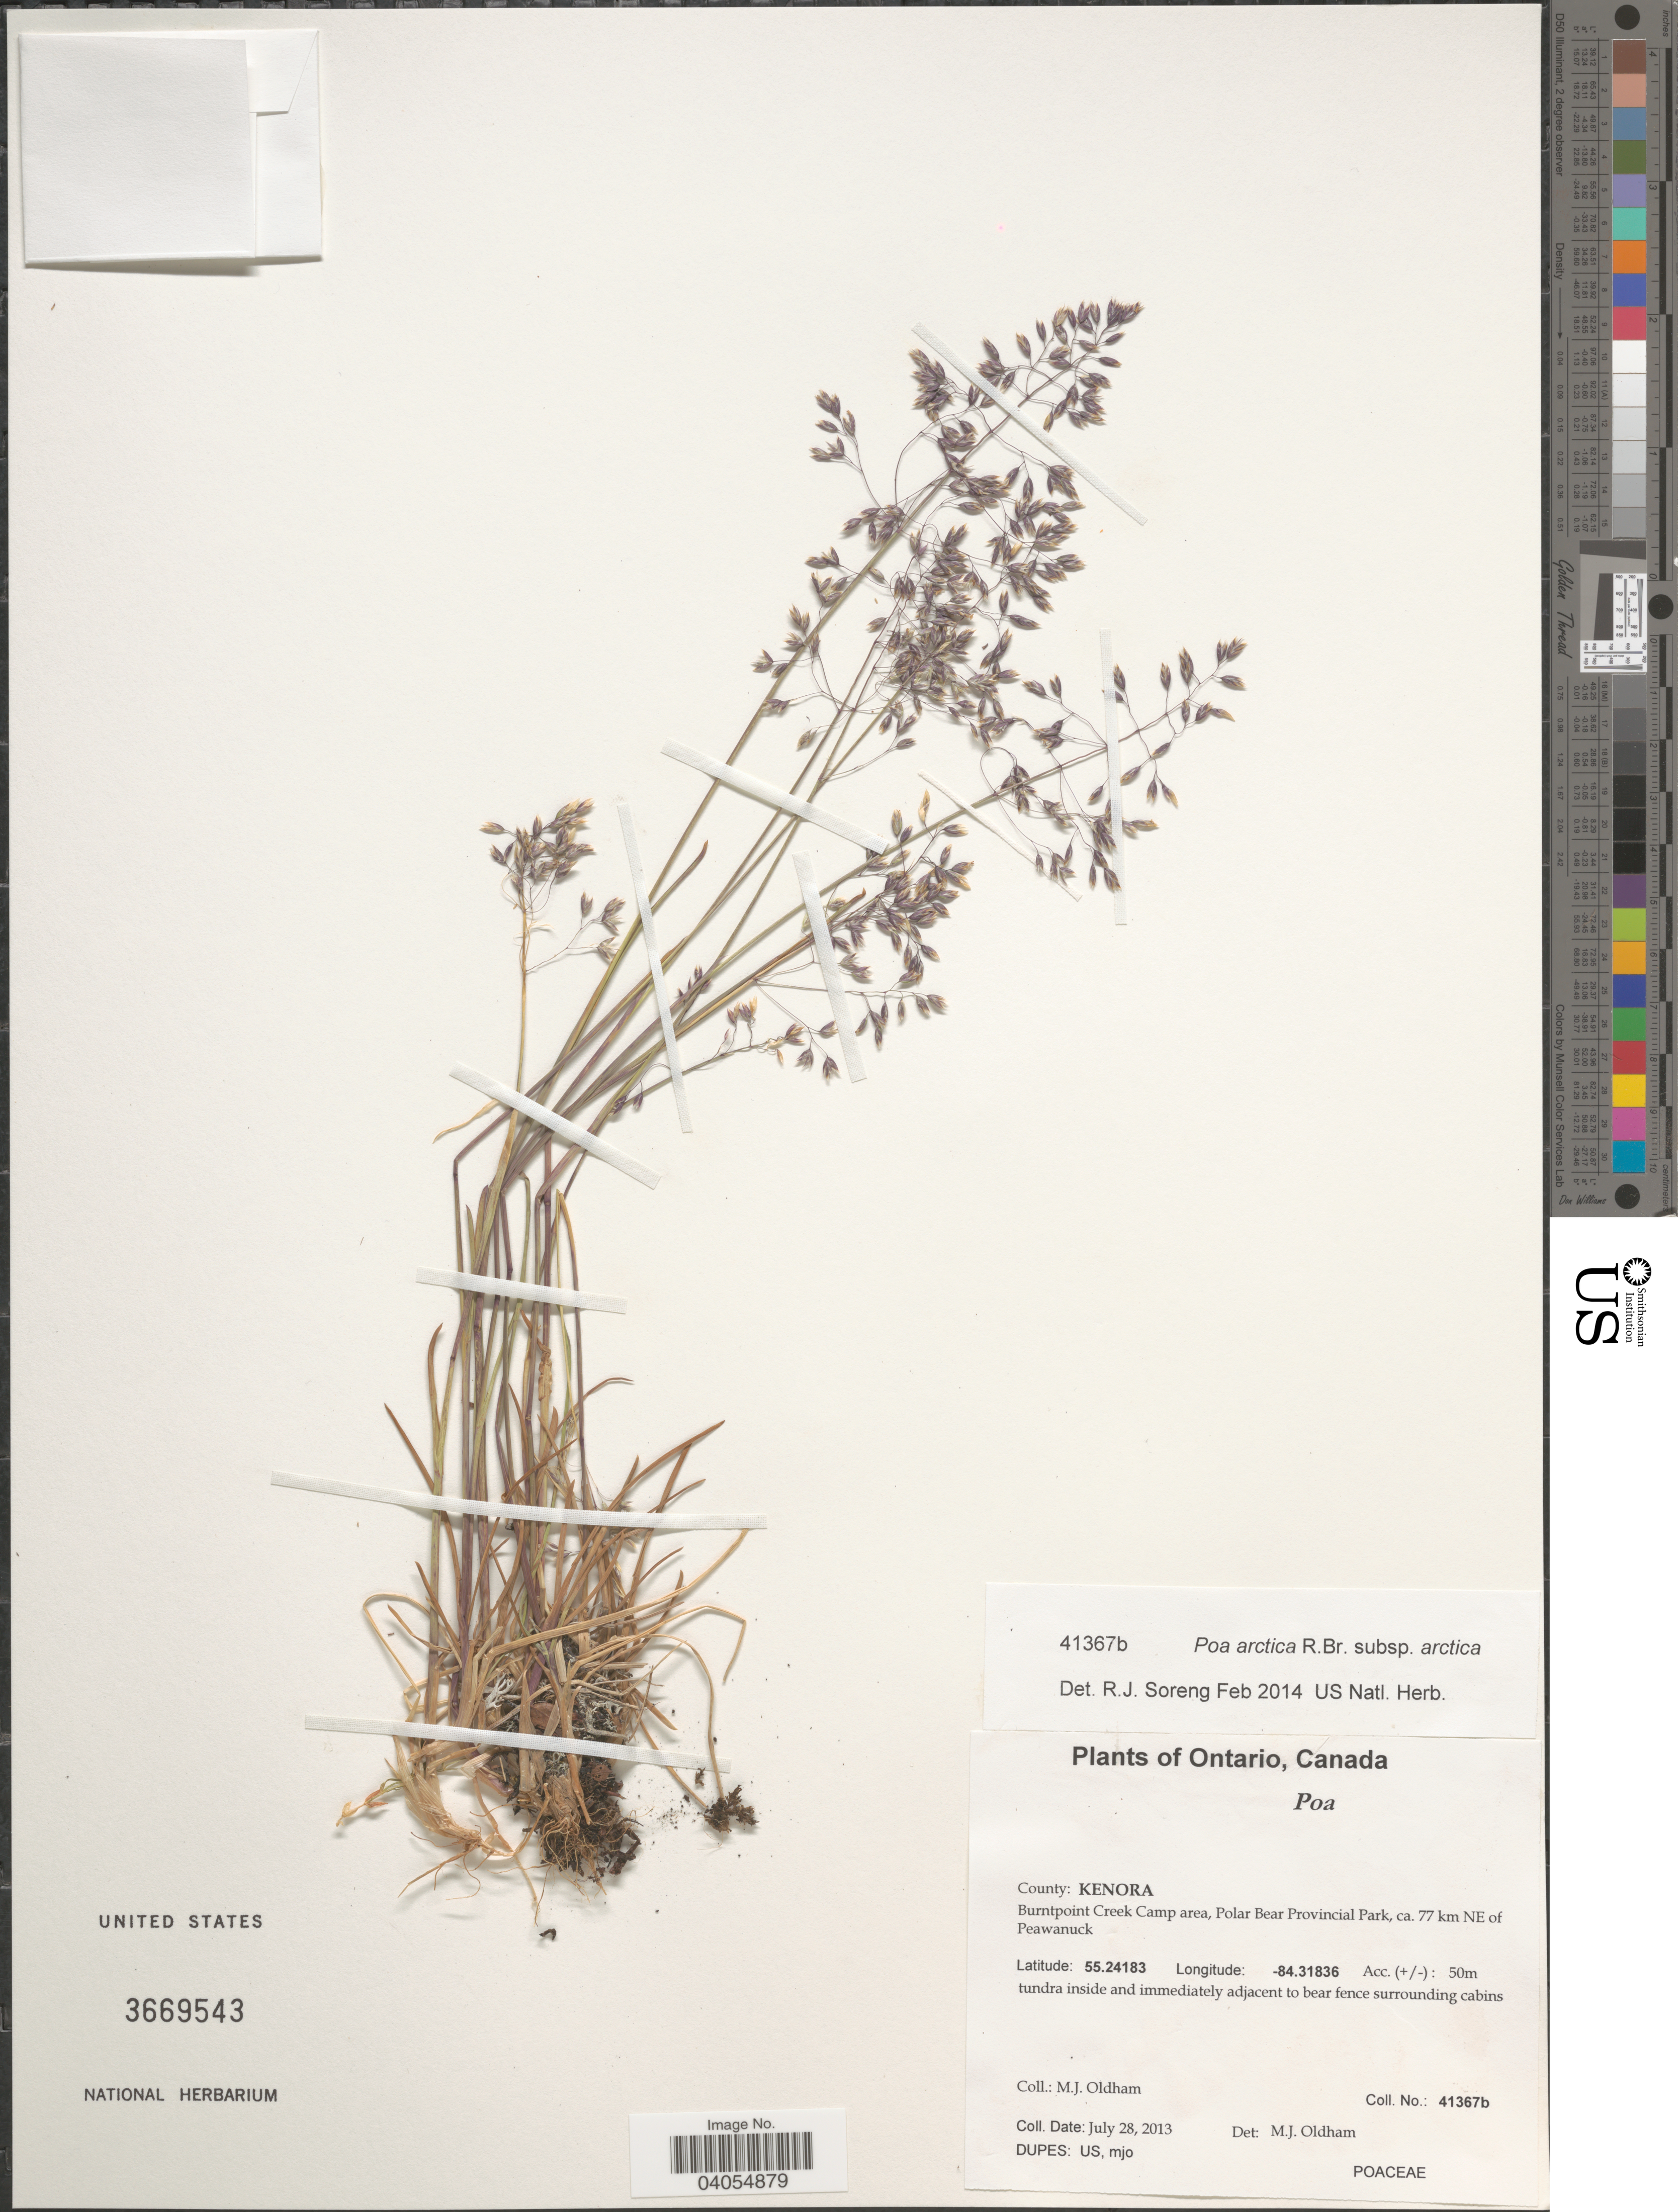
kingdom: Plantae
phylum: Tracheophyta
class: Liliopsida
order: Poales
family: Poaceae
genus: Poa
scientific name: Poa arctica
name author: R. Br.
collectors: M. Oldham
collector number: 41367b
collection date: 2013-07-28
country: Canada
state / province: Ontario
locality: County: Kenora. Burntpoint Creek Camp area, Polar Bear Provincial Park, ca. 77 km NE of Peawanuck.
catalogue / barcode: US 3669543